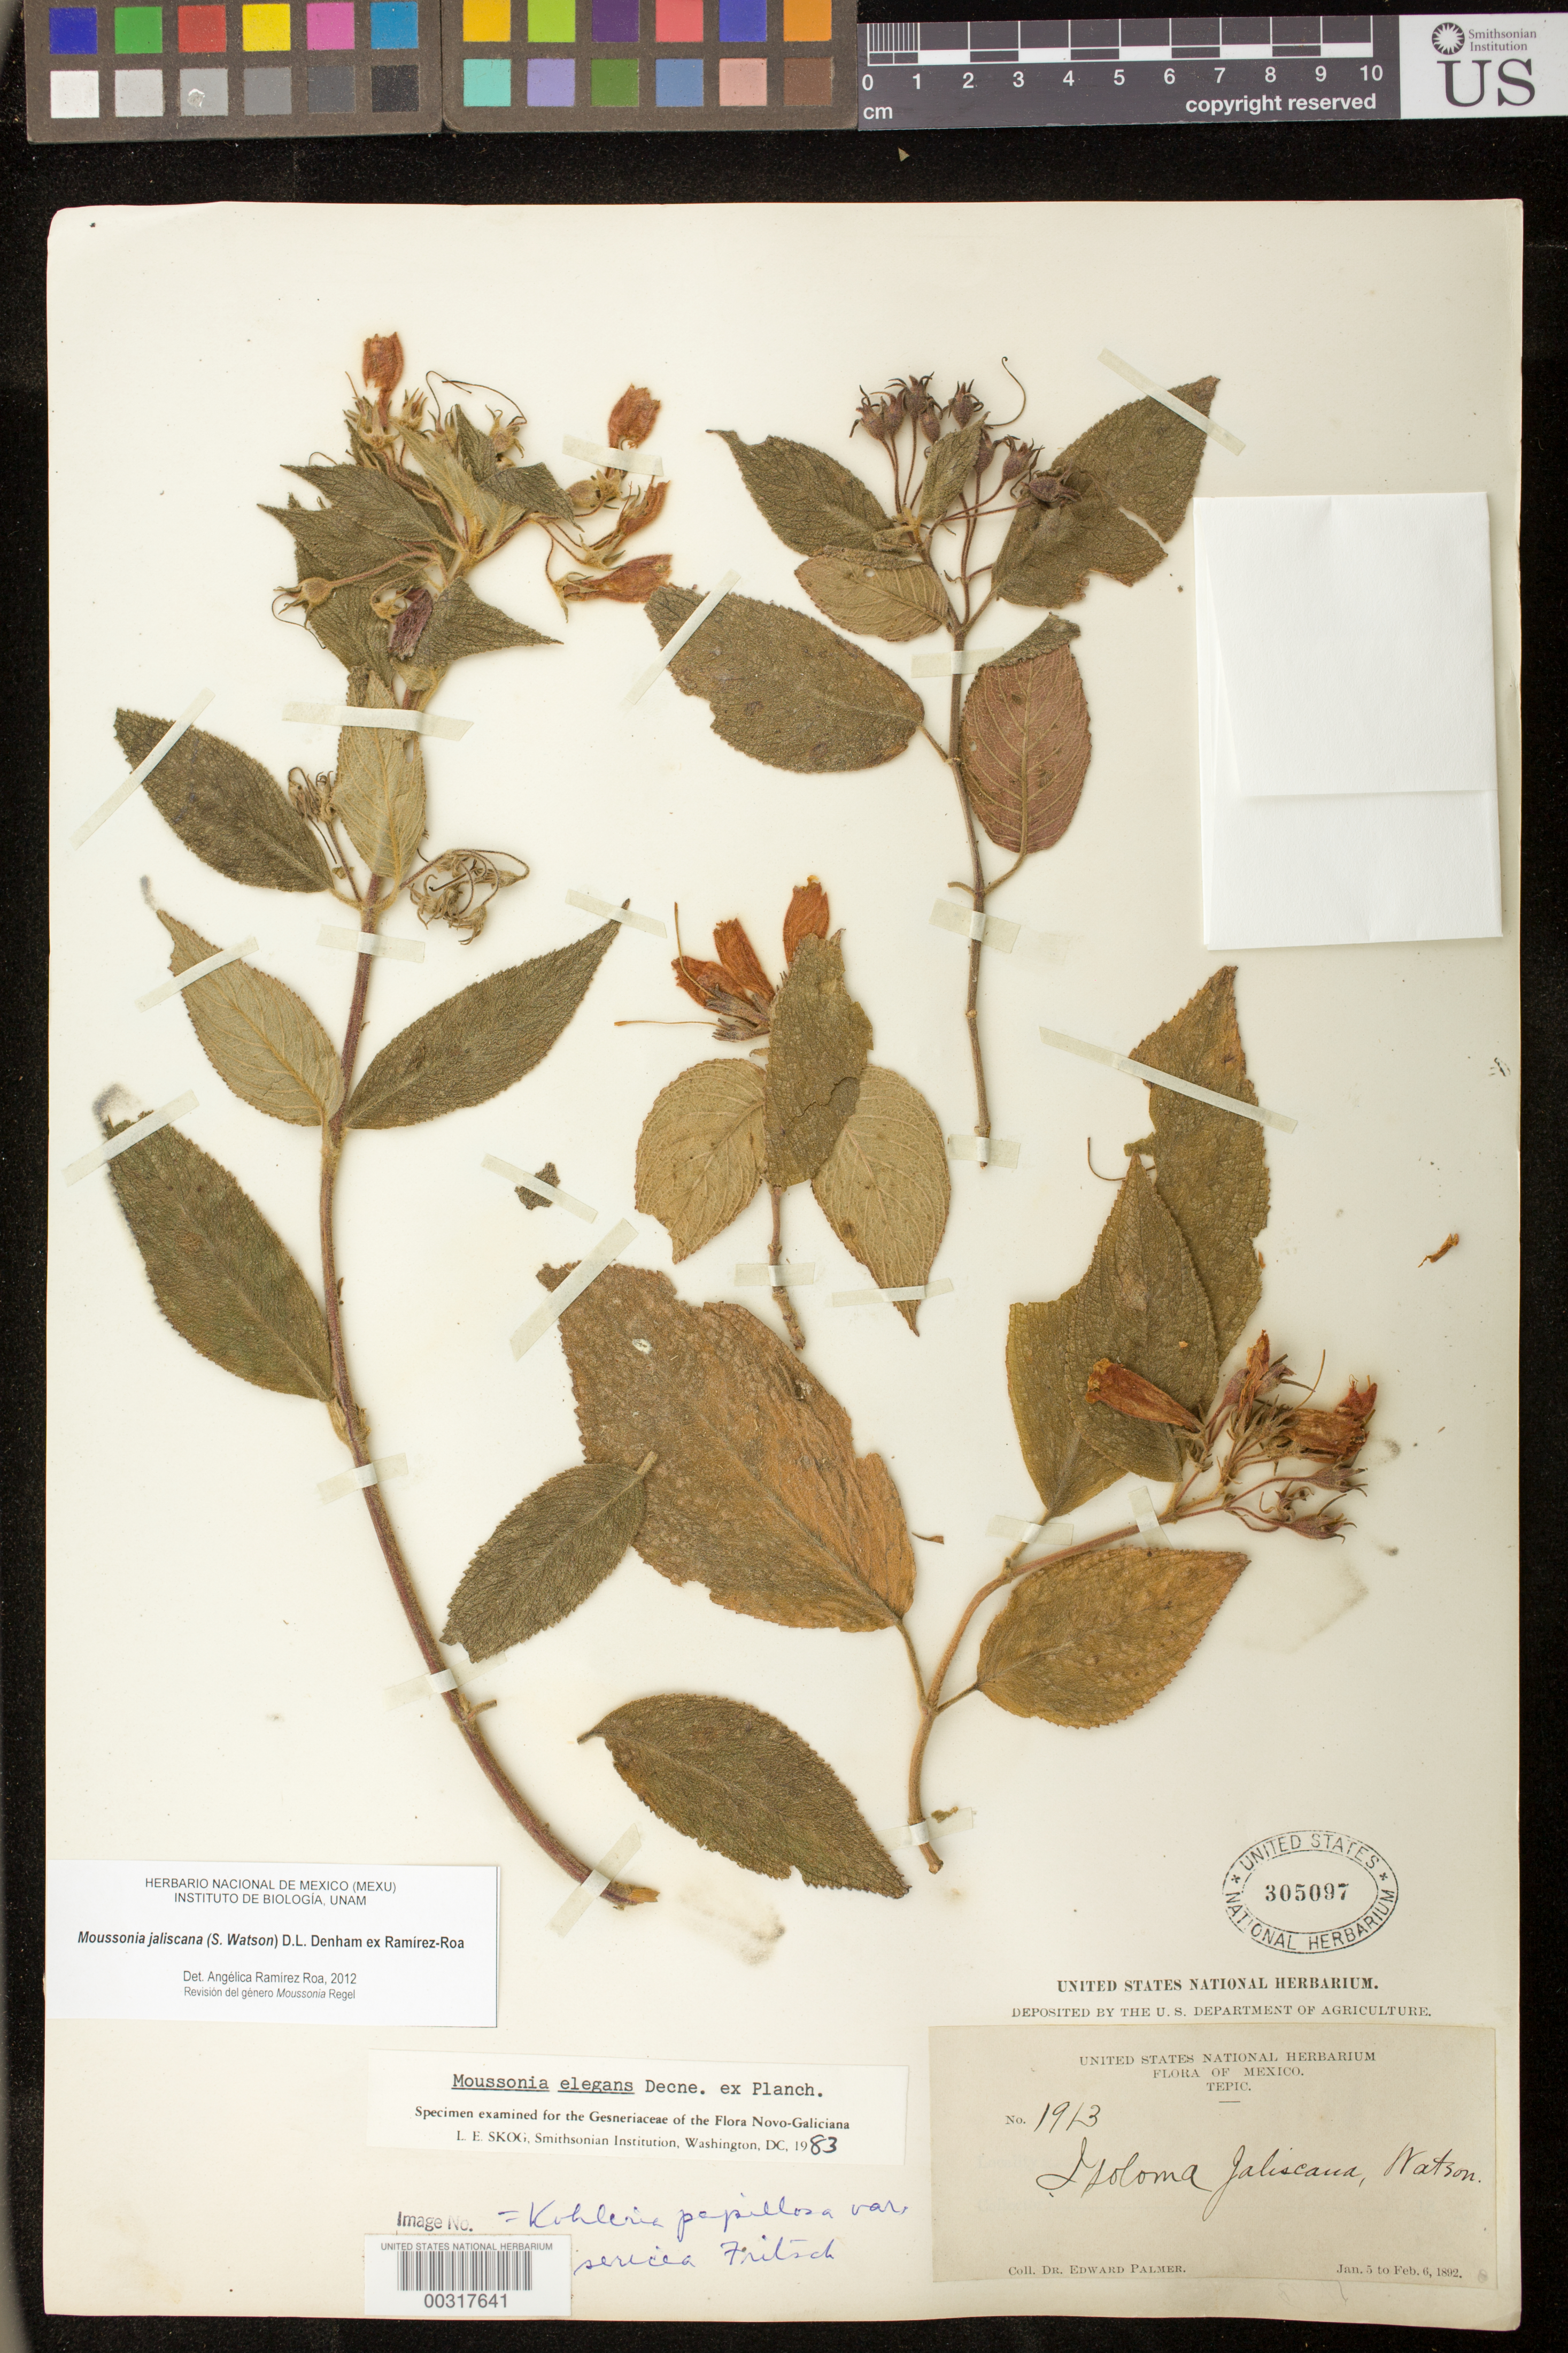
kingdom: Plantae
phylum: Tracheophyta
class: Magnoliopsida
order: Lamiales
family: Gesneriaceae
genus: Moussonia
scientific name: Moussonia elegans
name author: Decne.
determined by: Ramírez-Roa, A.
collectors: E. Palmer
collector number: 1913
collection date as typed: Jan-Feb 1892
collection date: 1892-01/1892-02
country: Mexico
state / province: Nayarit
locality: Tepic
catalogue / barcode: US 305097